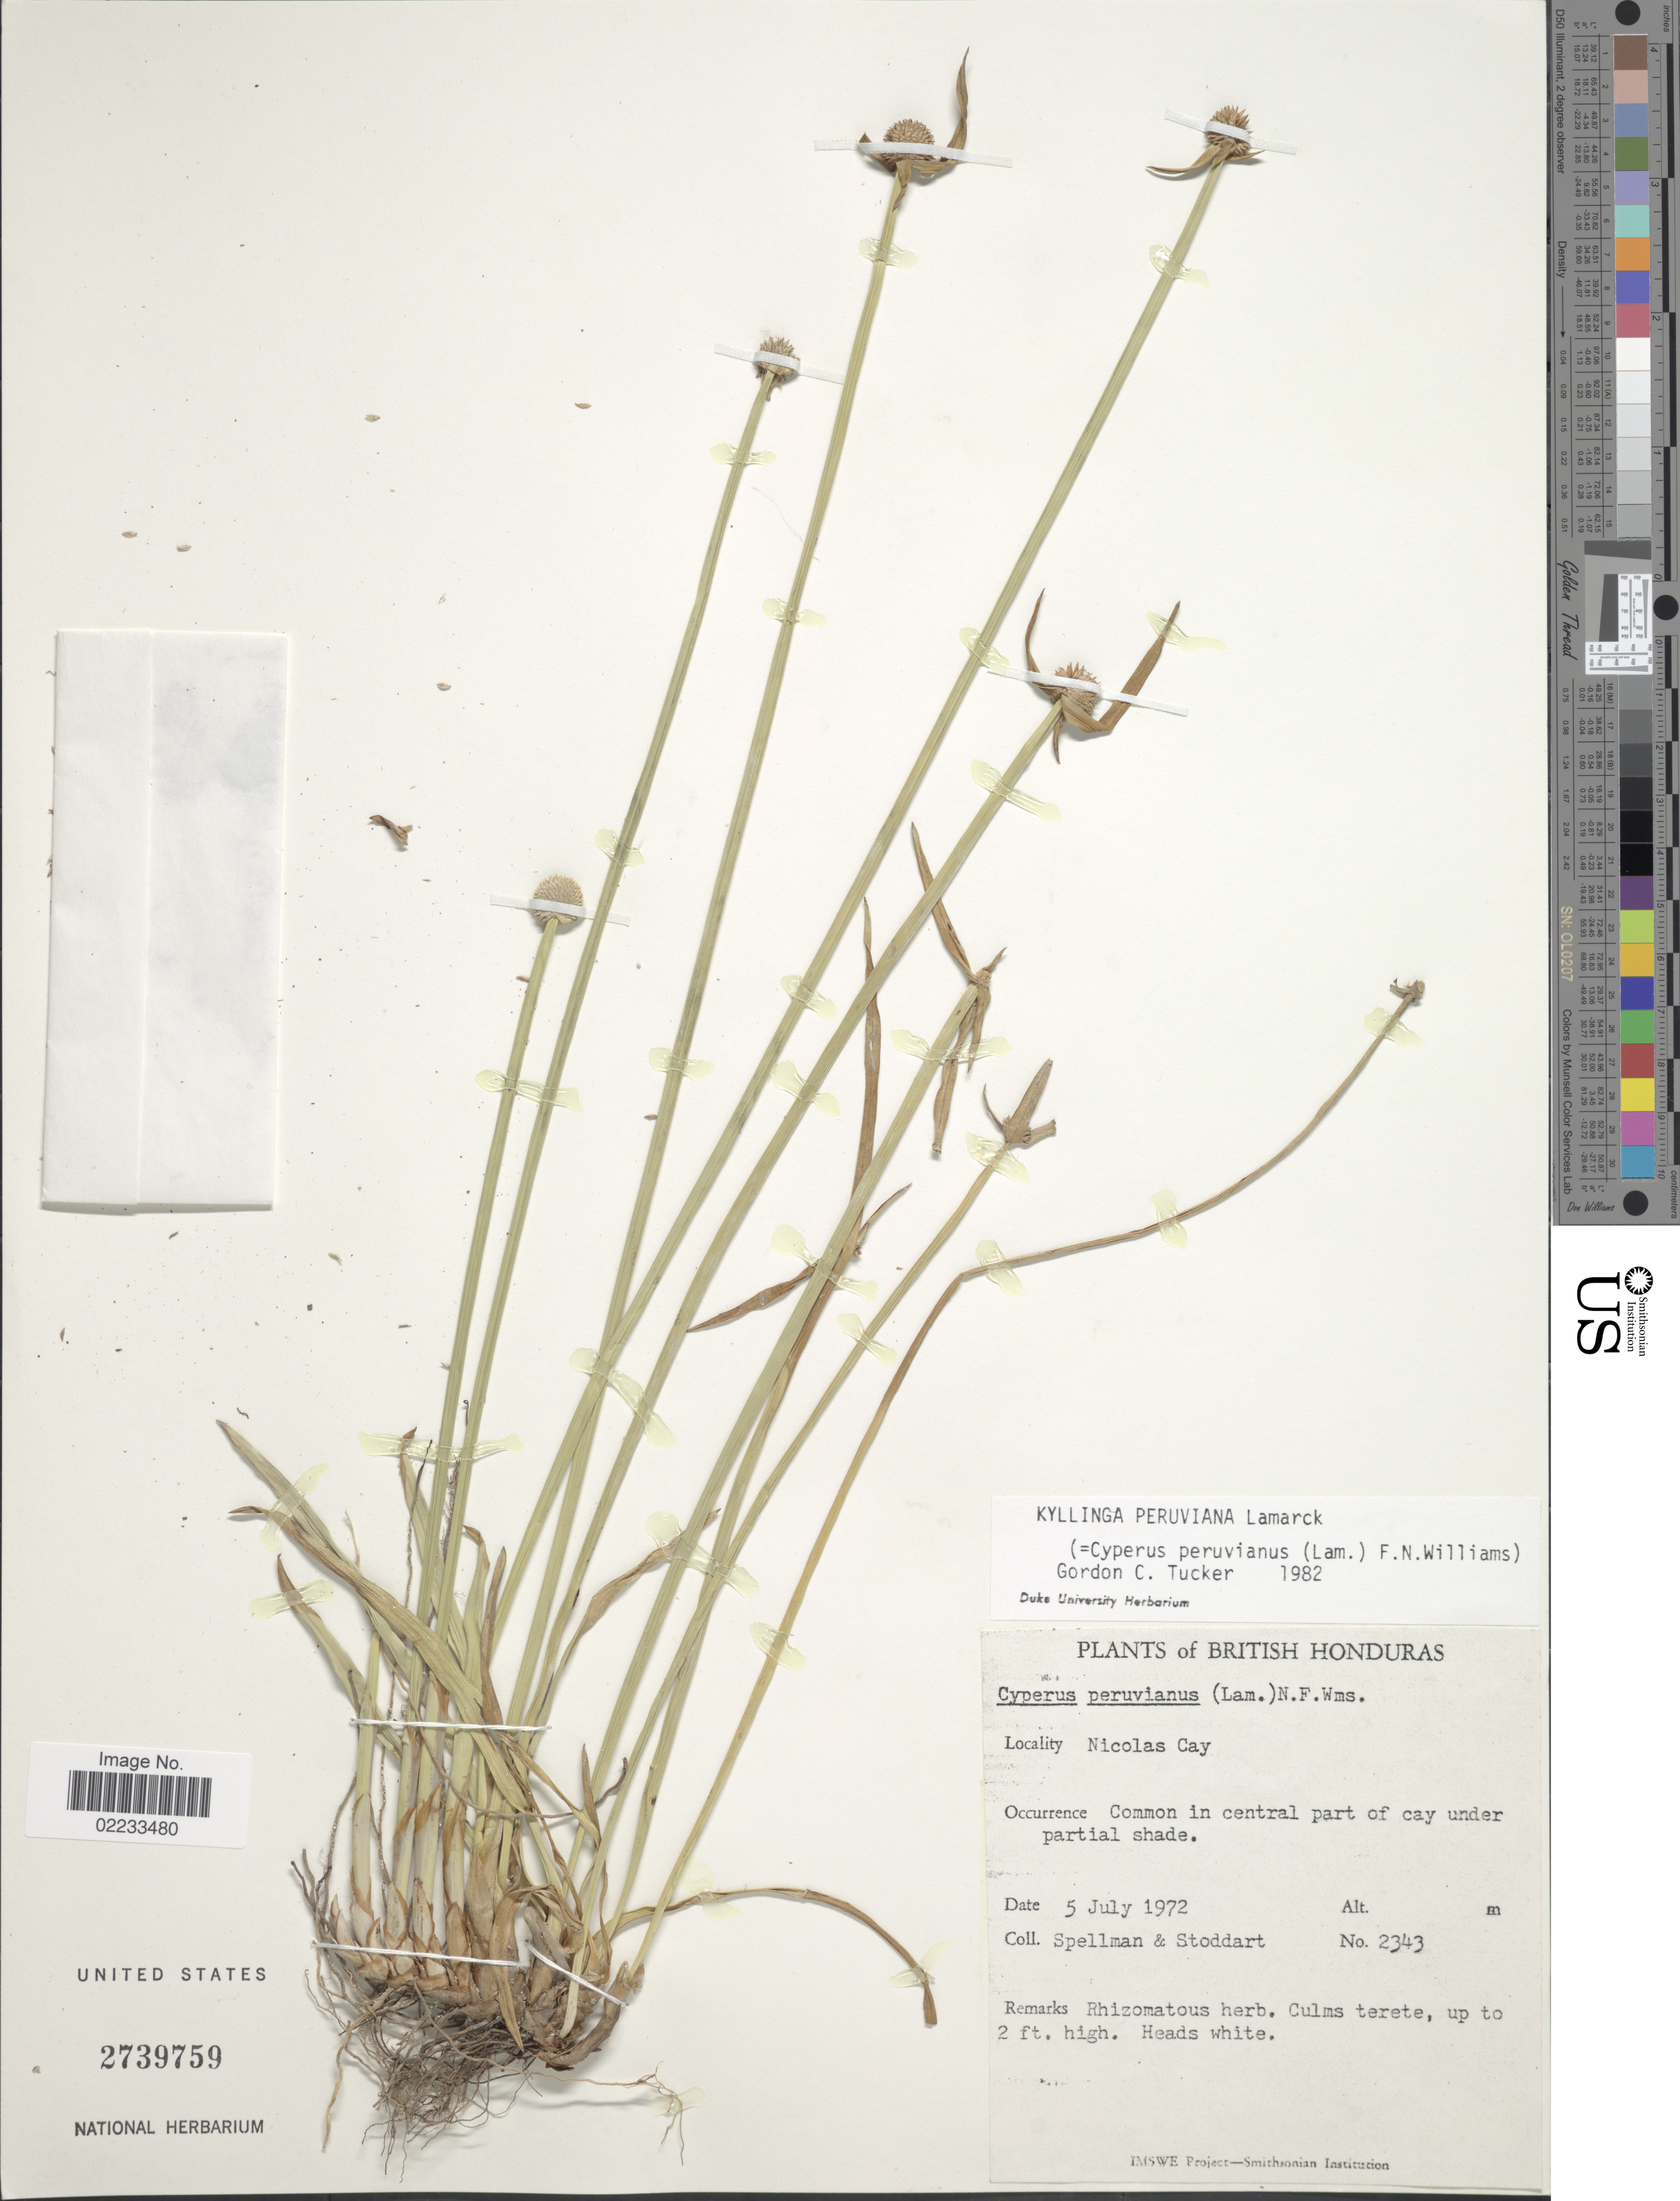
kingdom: Plantae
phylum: Tracheophyta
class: Liliopsida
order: Poales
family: Cyperaceae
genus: Cyperus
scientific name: Cyperus tibialis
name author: (Poit. ex Ledeb.) Govaerts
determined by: Strong, Mark T., (BOT), Smithsonian Institution - National Museum of Natural History (UNITED STATES)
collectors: Spellman, -- & -. Stoddart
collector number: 2343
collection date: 1972-07-05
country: Belize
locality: British Honduras. Nicolas Cay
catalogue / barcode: US 2739759